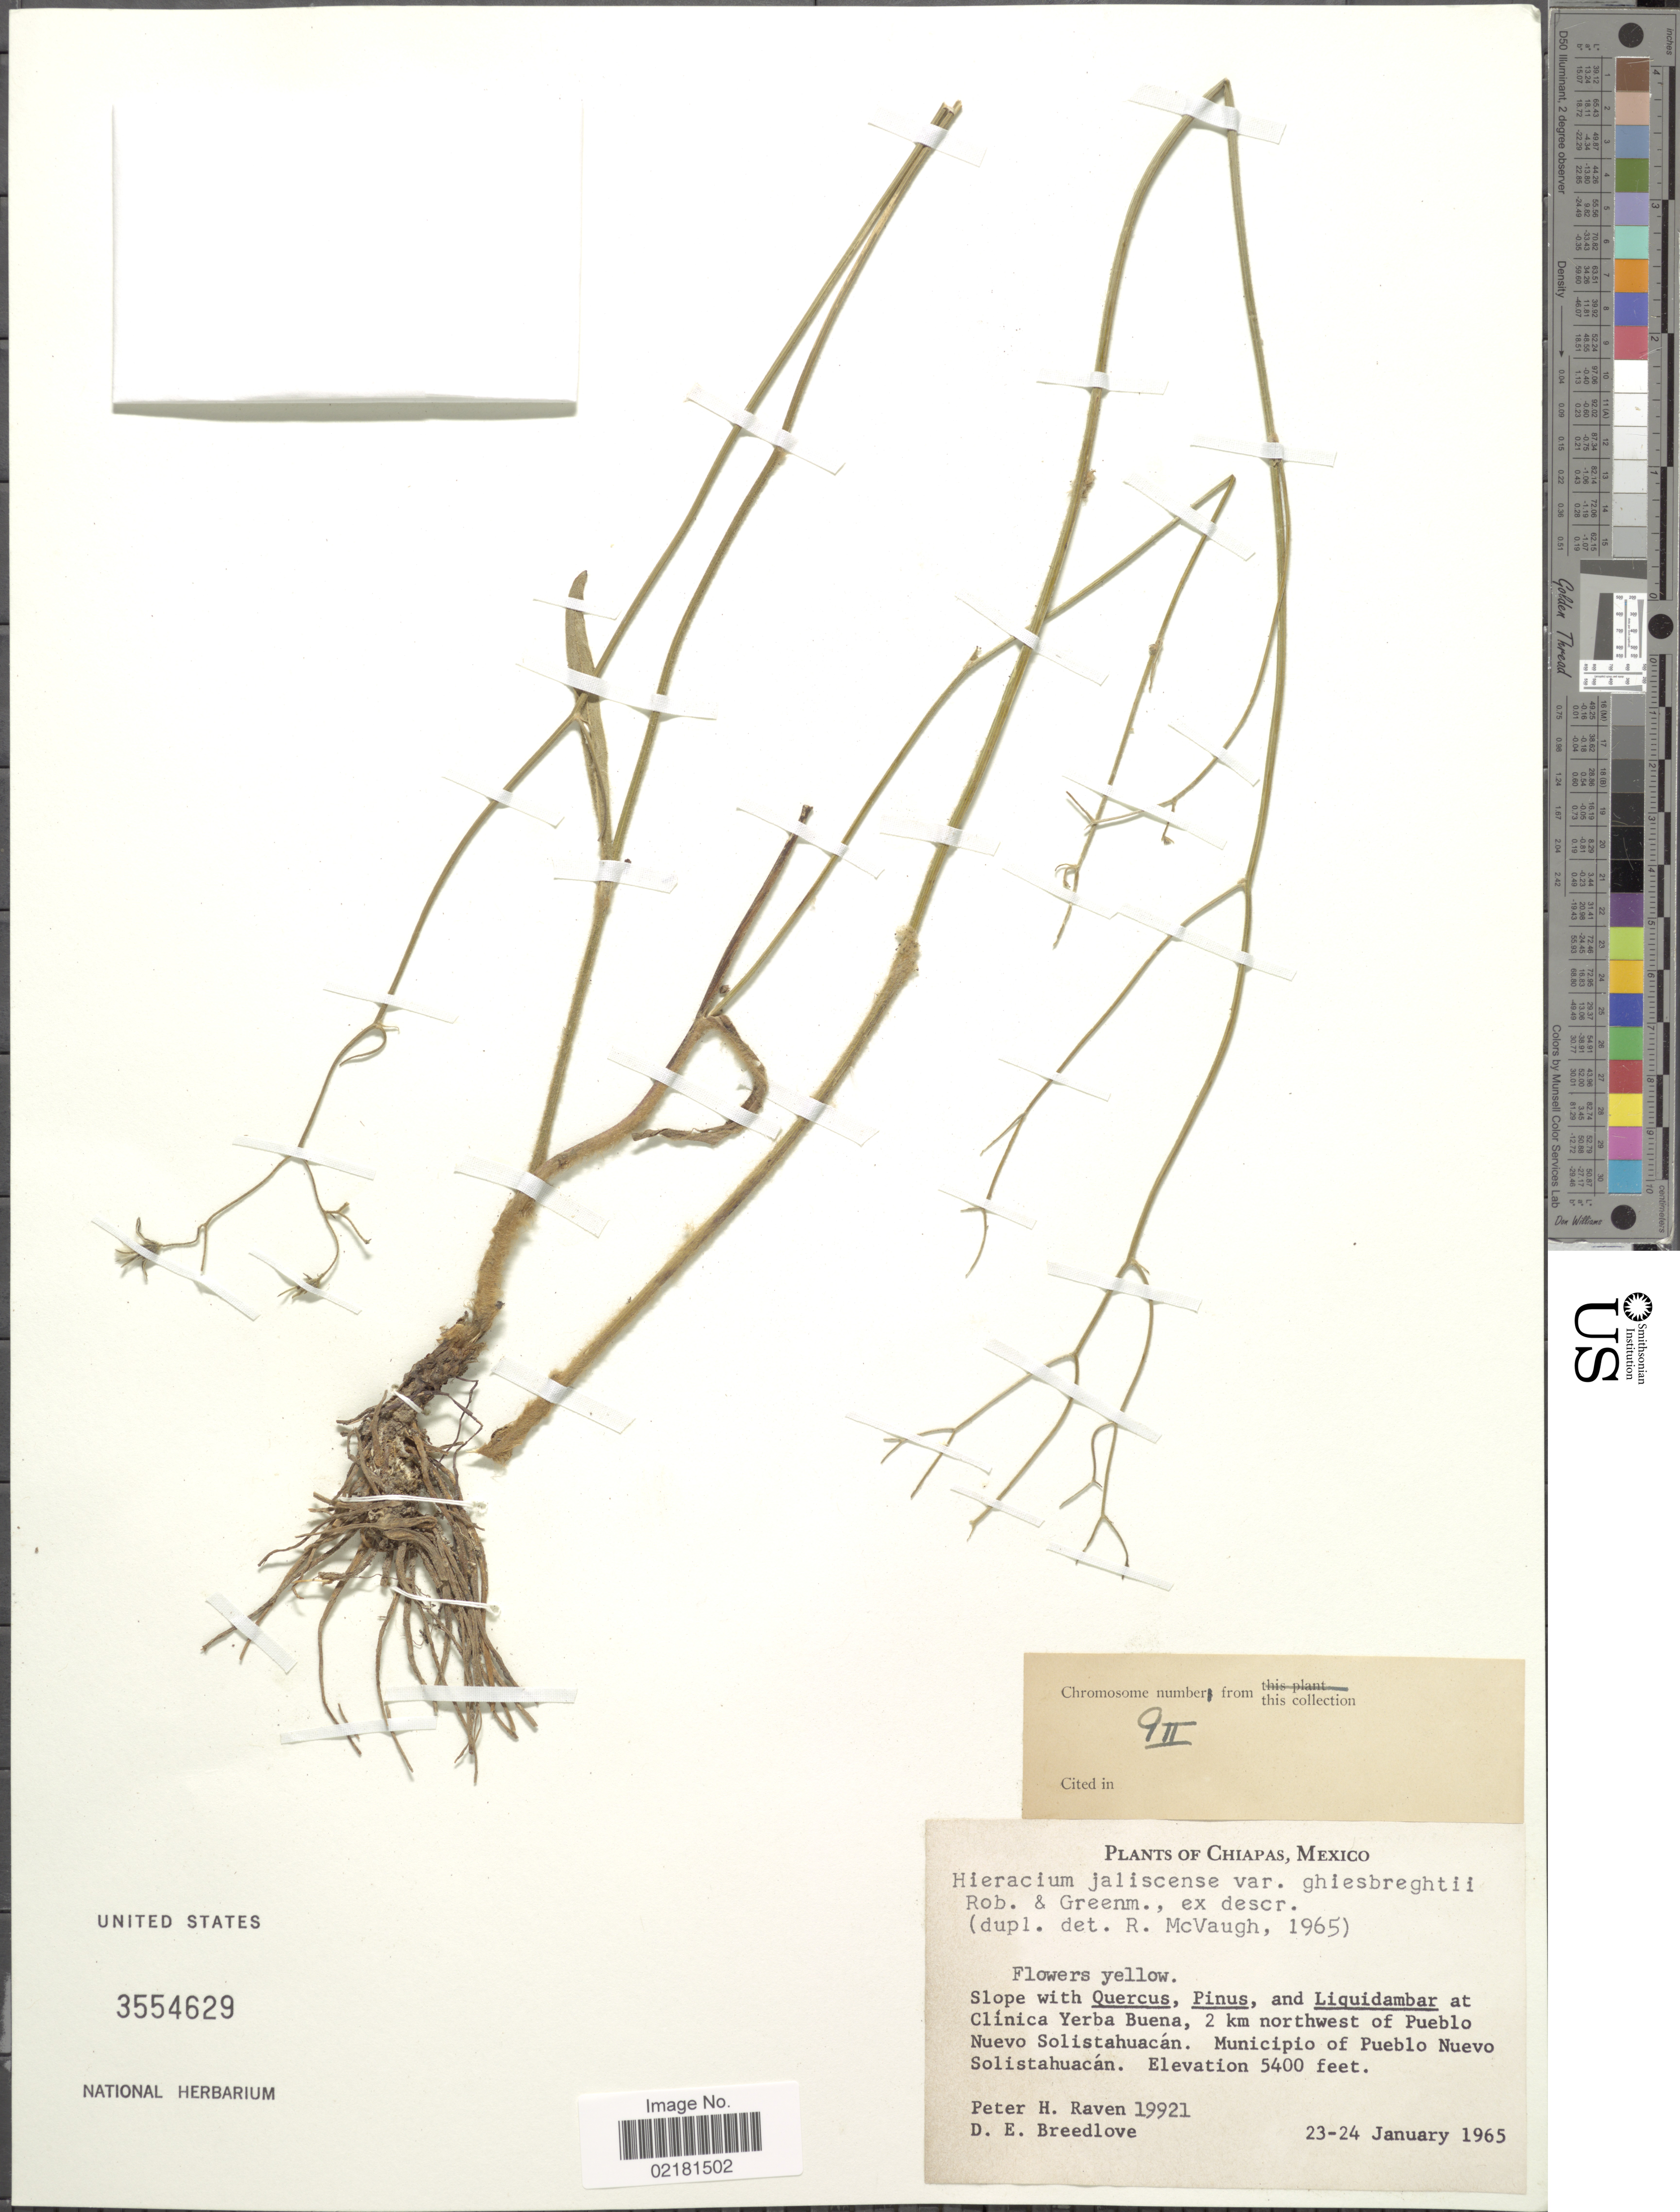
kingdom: Plantae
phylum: Tracheophyta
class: Magnoliopsida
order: Asterales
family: Asteraceae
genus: Hieracium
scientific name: Hieracium pringlei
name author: A. Gray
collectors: P. Raven & D. E. Breedlove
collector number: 19921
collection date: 1965-01-23/1965-01-24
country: Mexico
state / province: Chiapas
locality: Slope at Clinica Yerba Buena, 2 km northwest of Pueblo Nuevo Solistahuacan, Municipio of Pueblo Nuevo Solistahuacan.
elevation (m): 1646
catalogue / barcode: US 3554629